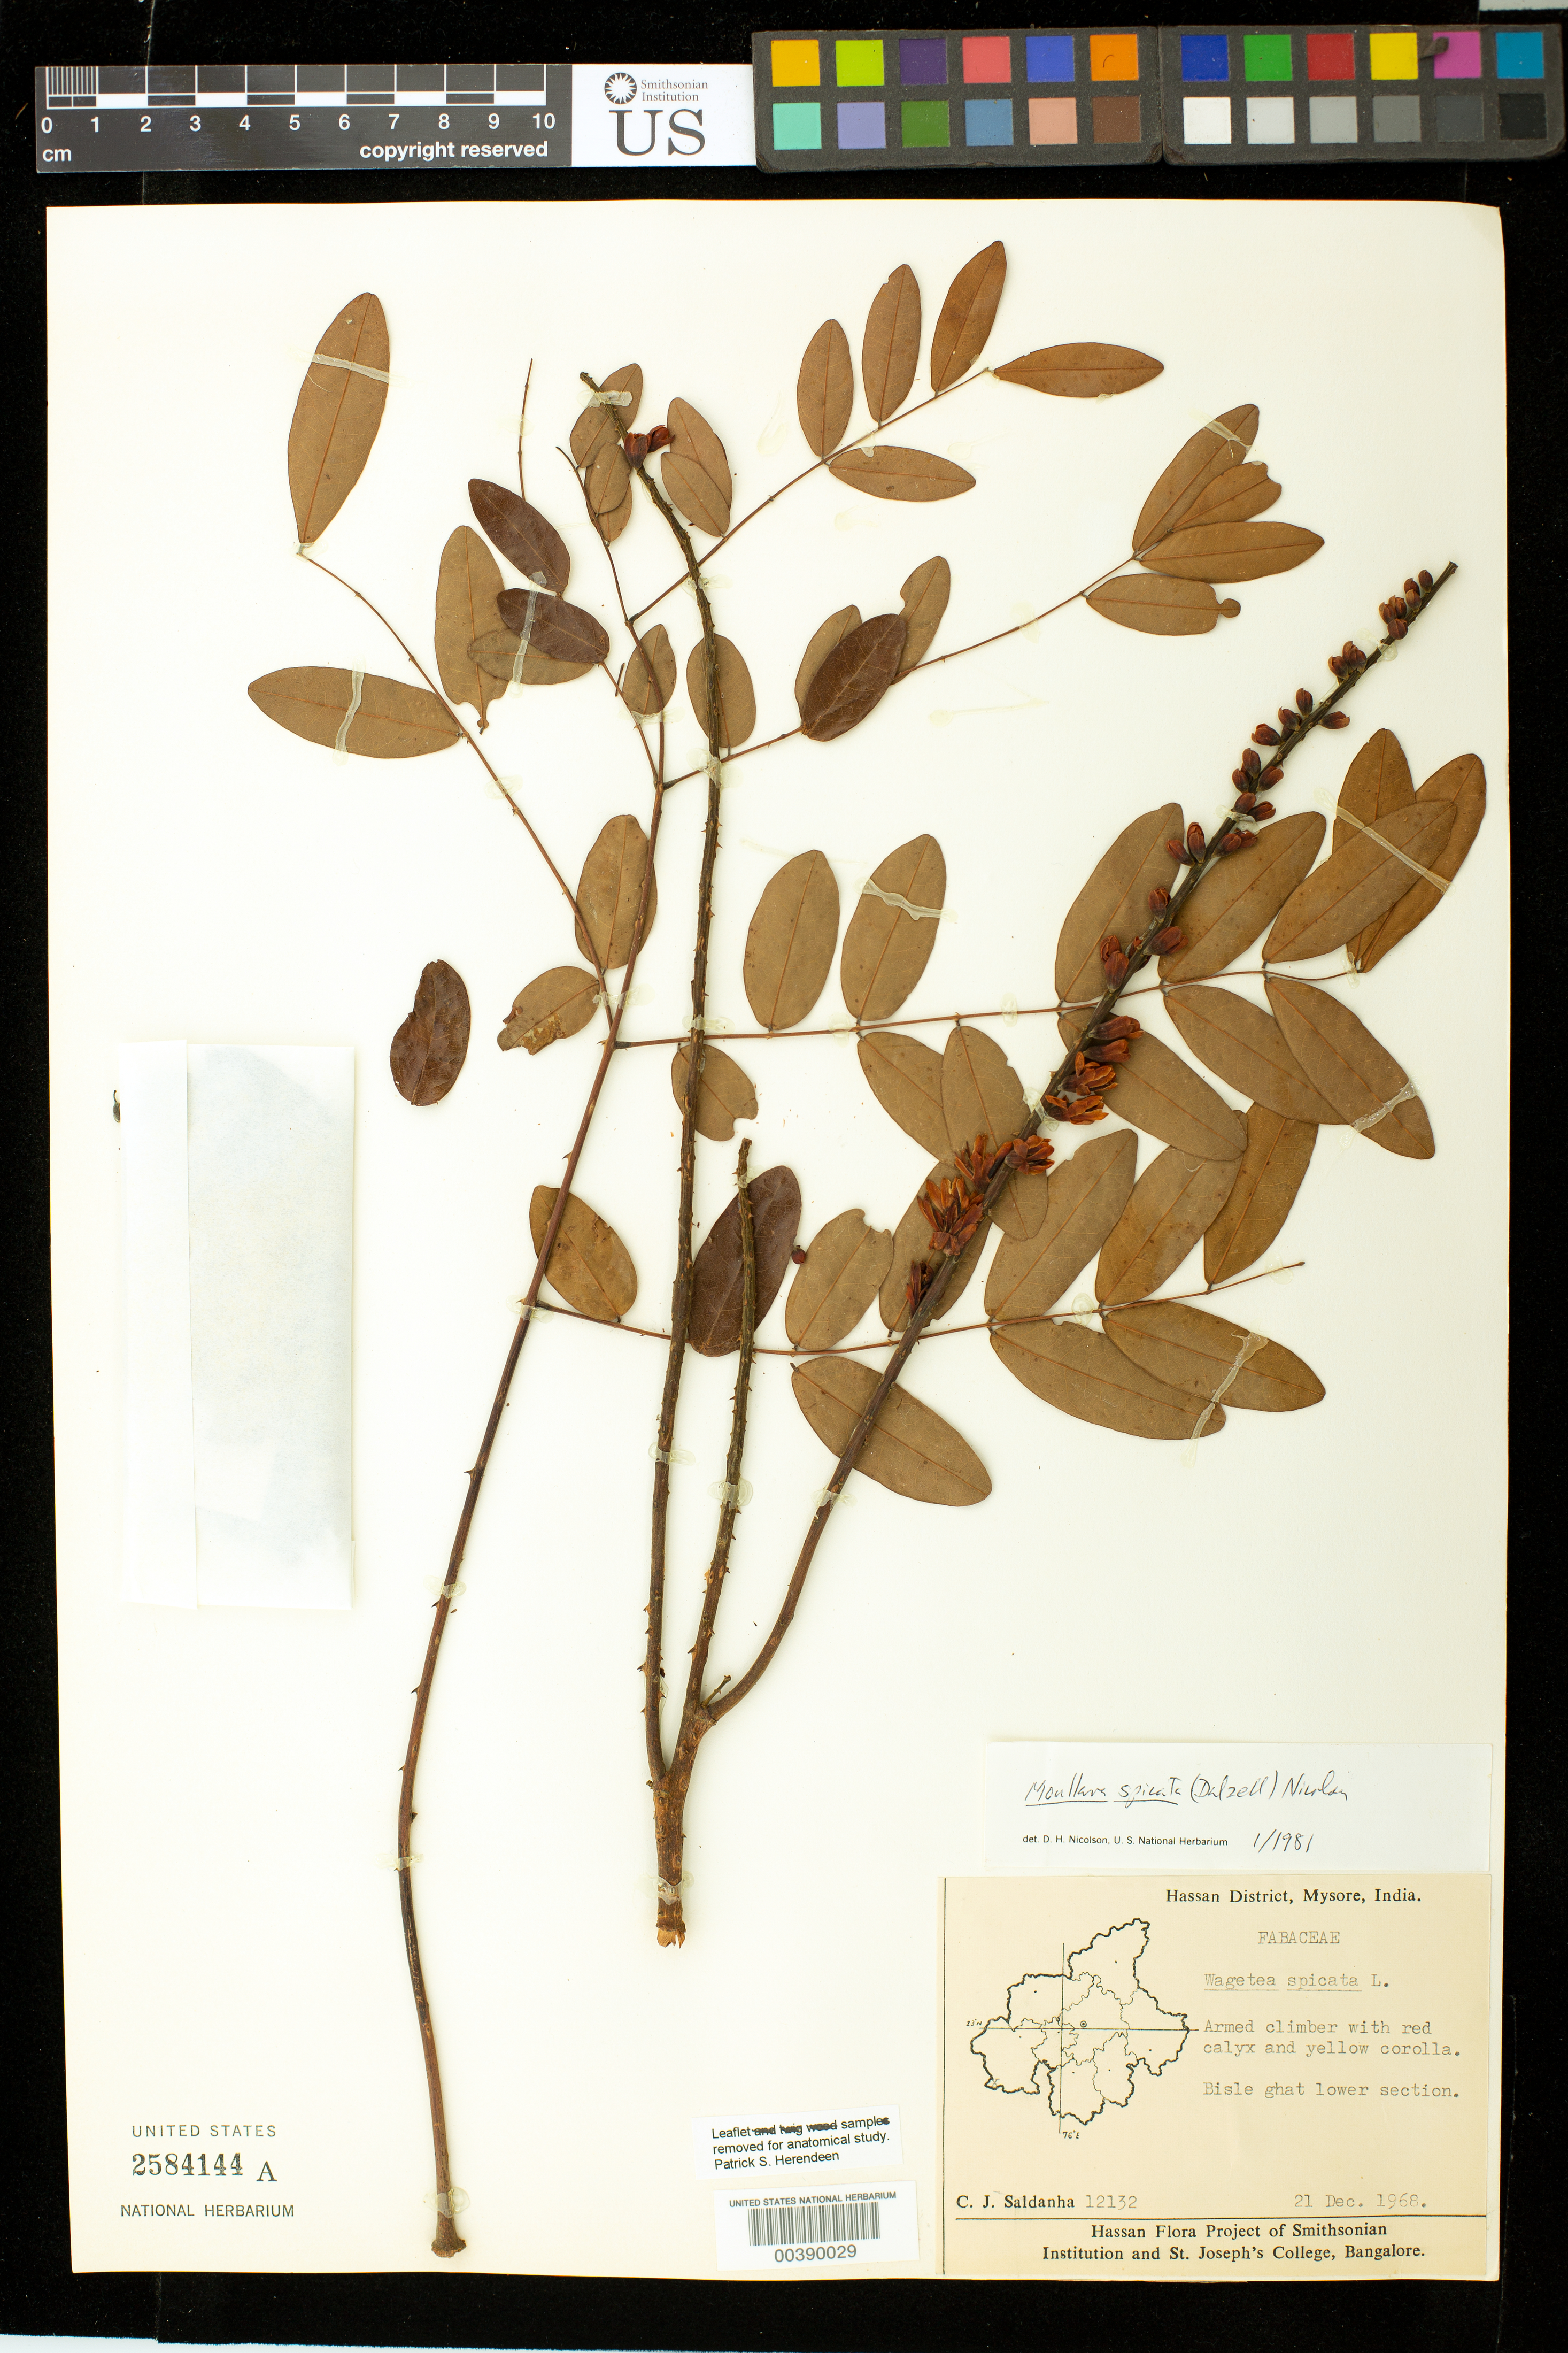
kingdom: Plantae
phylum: Tracheophyta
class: Magnoliopsida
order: Fabales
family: Fabaceae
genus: Moullava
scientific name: Moullava spicata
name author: (Dalzell ex Wight) Nicolson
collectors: C. J. Saldanha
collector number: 12132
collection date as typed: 21 Dec 1968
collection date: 1968-12-21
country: India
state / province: Karnataka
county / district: Hassan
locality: Bisle ghat lower section, mysore state [mysore state = karnataka.]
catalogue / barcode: US 2584144A